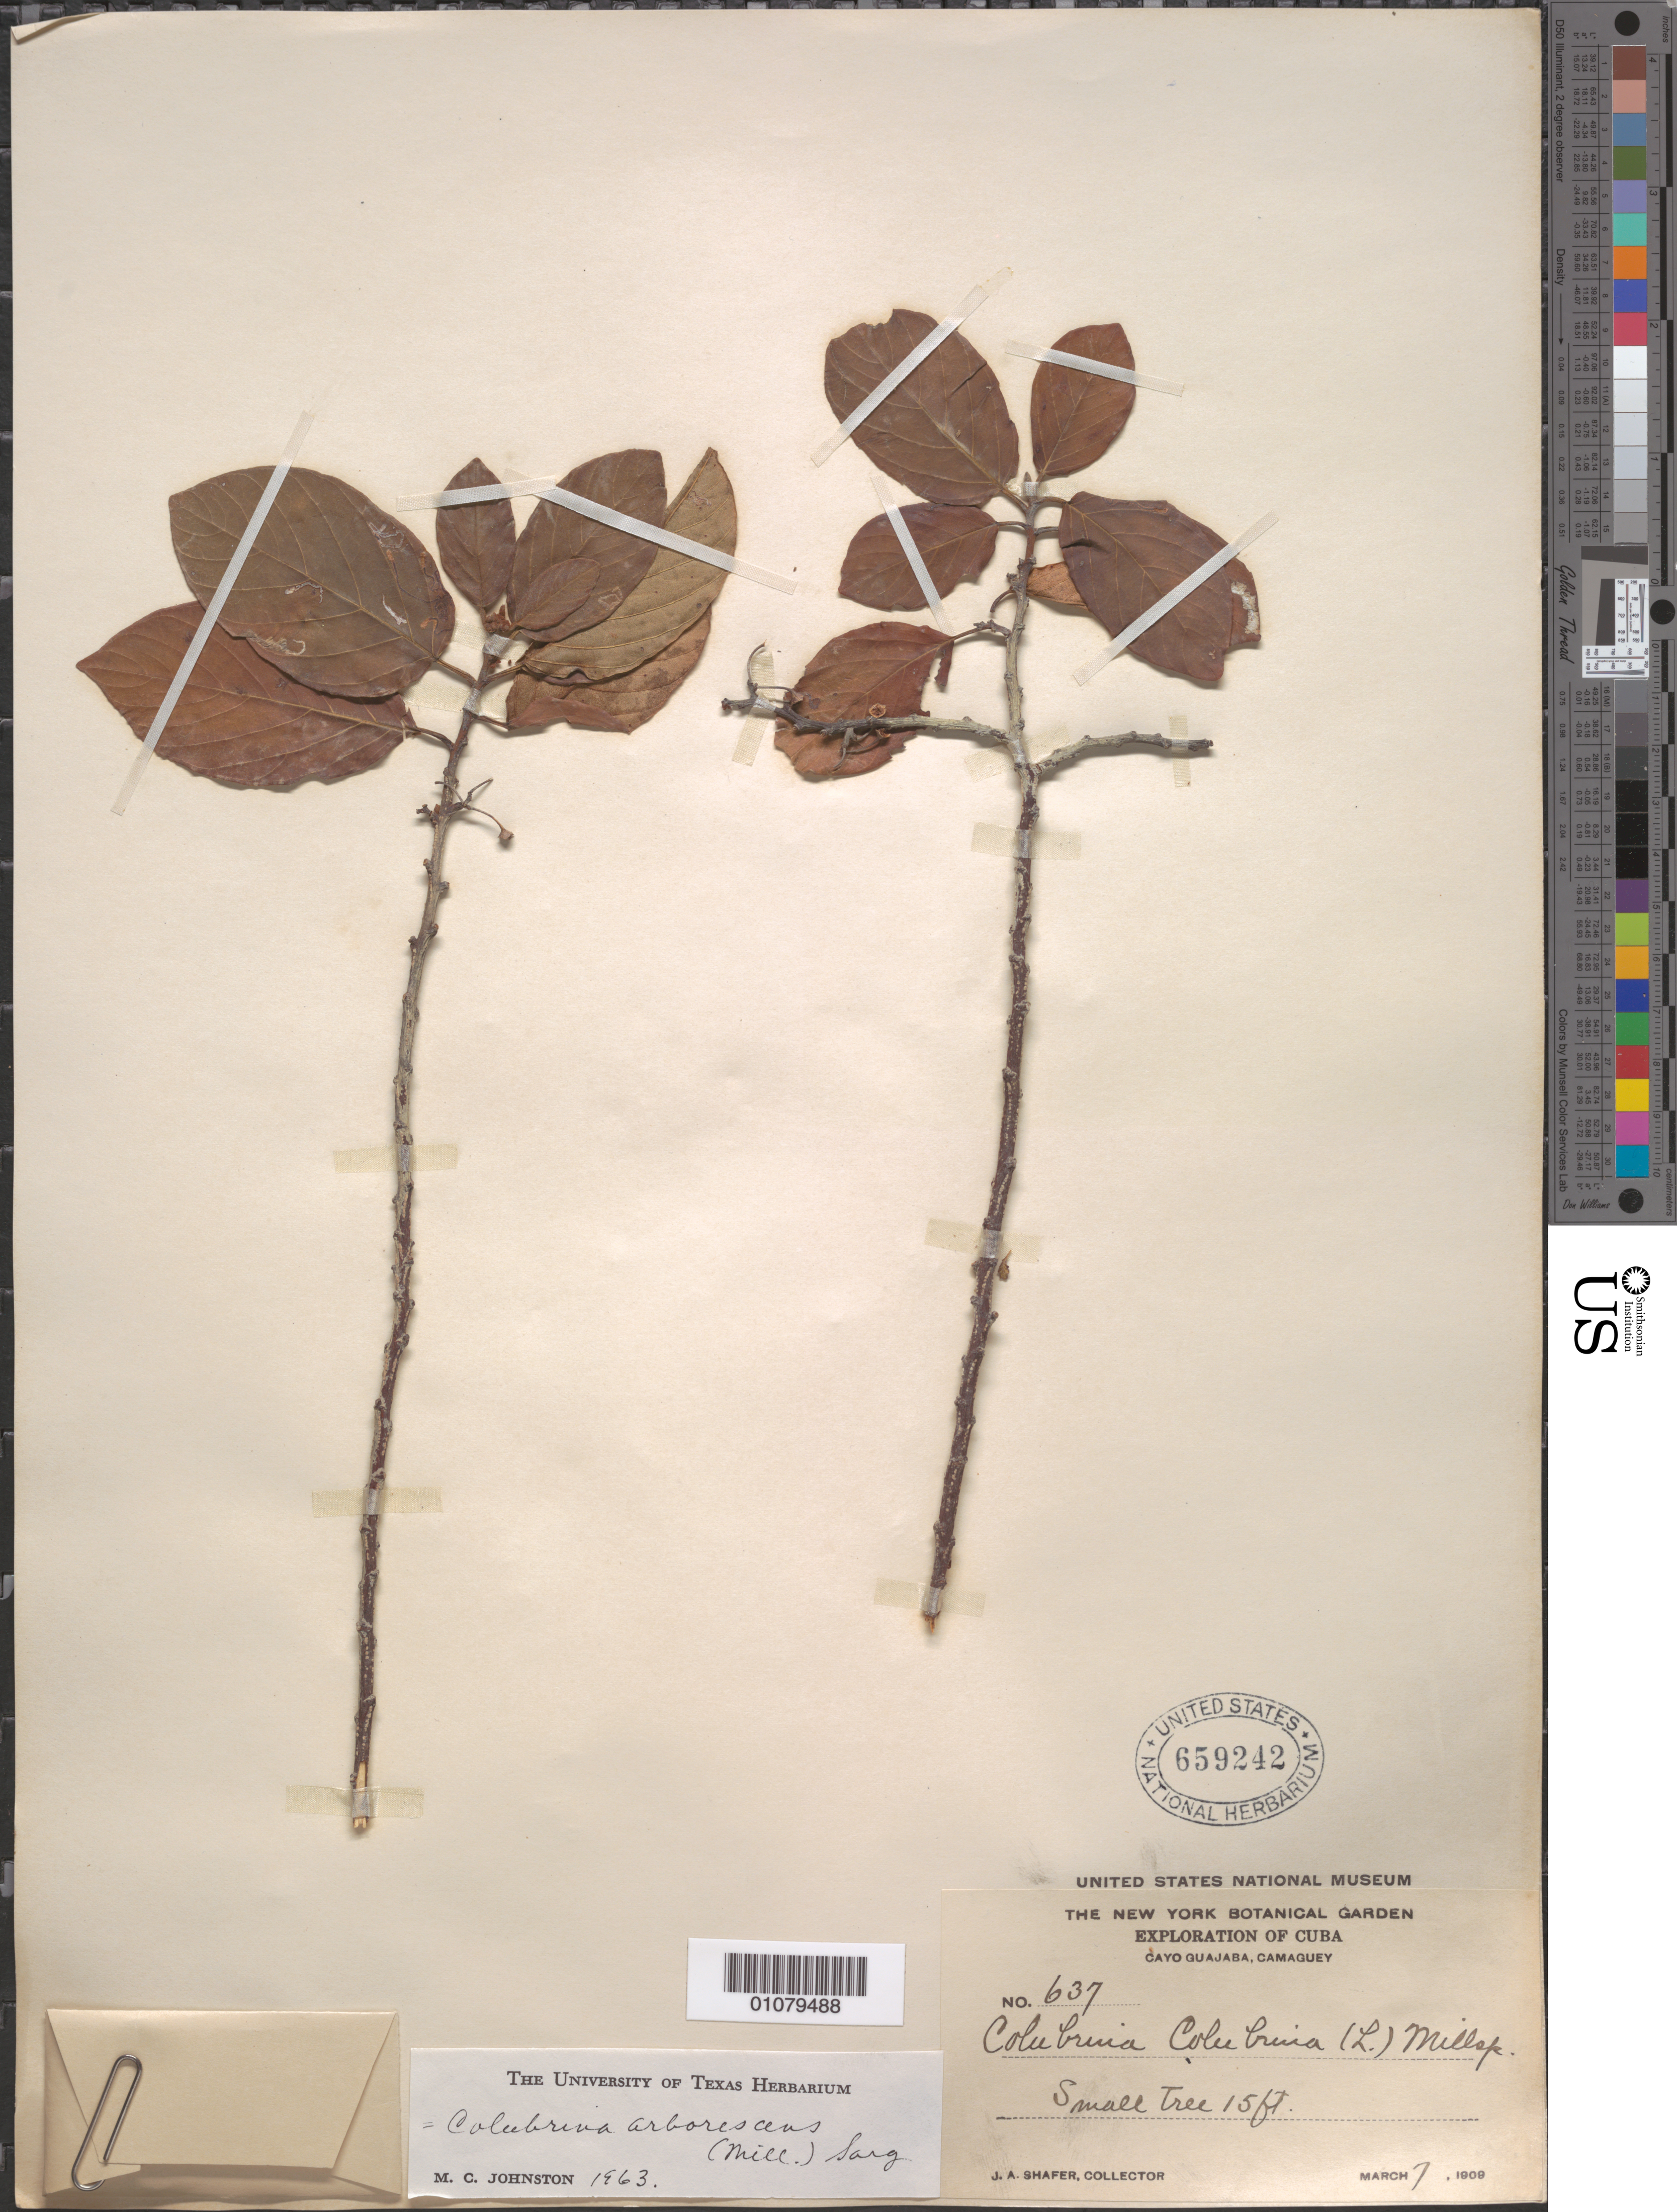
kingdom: Plantae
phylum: Tracheophyta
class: Magnoliopsida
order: Rosales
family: Rhamnaceae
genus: Colubrina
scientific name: Colubrina arborescens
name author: (Mill.) Sarg.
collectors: J. A. Shafer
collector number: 637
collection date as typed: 07 Mar 1909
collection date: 1909-03-07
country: Cuba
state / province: Camagüey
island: Cuba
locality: Cayo Guajaba, Camaguey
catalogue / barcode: US 659242